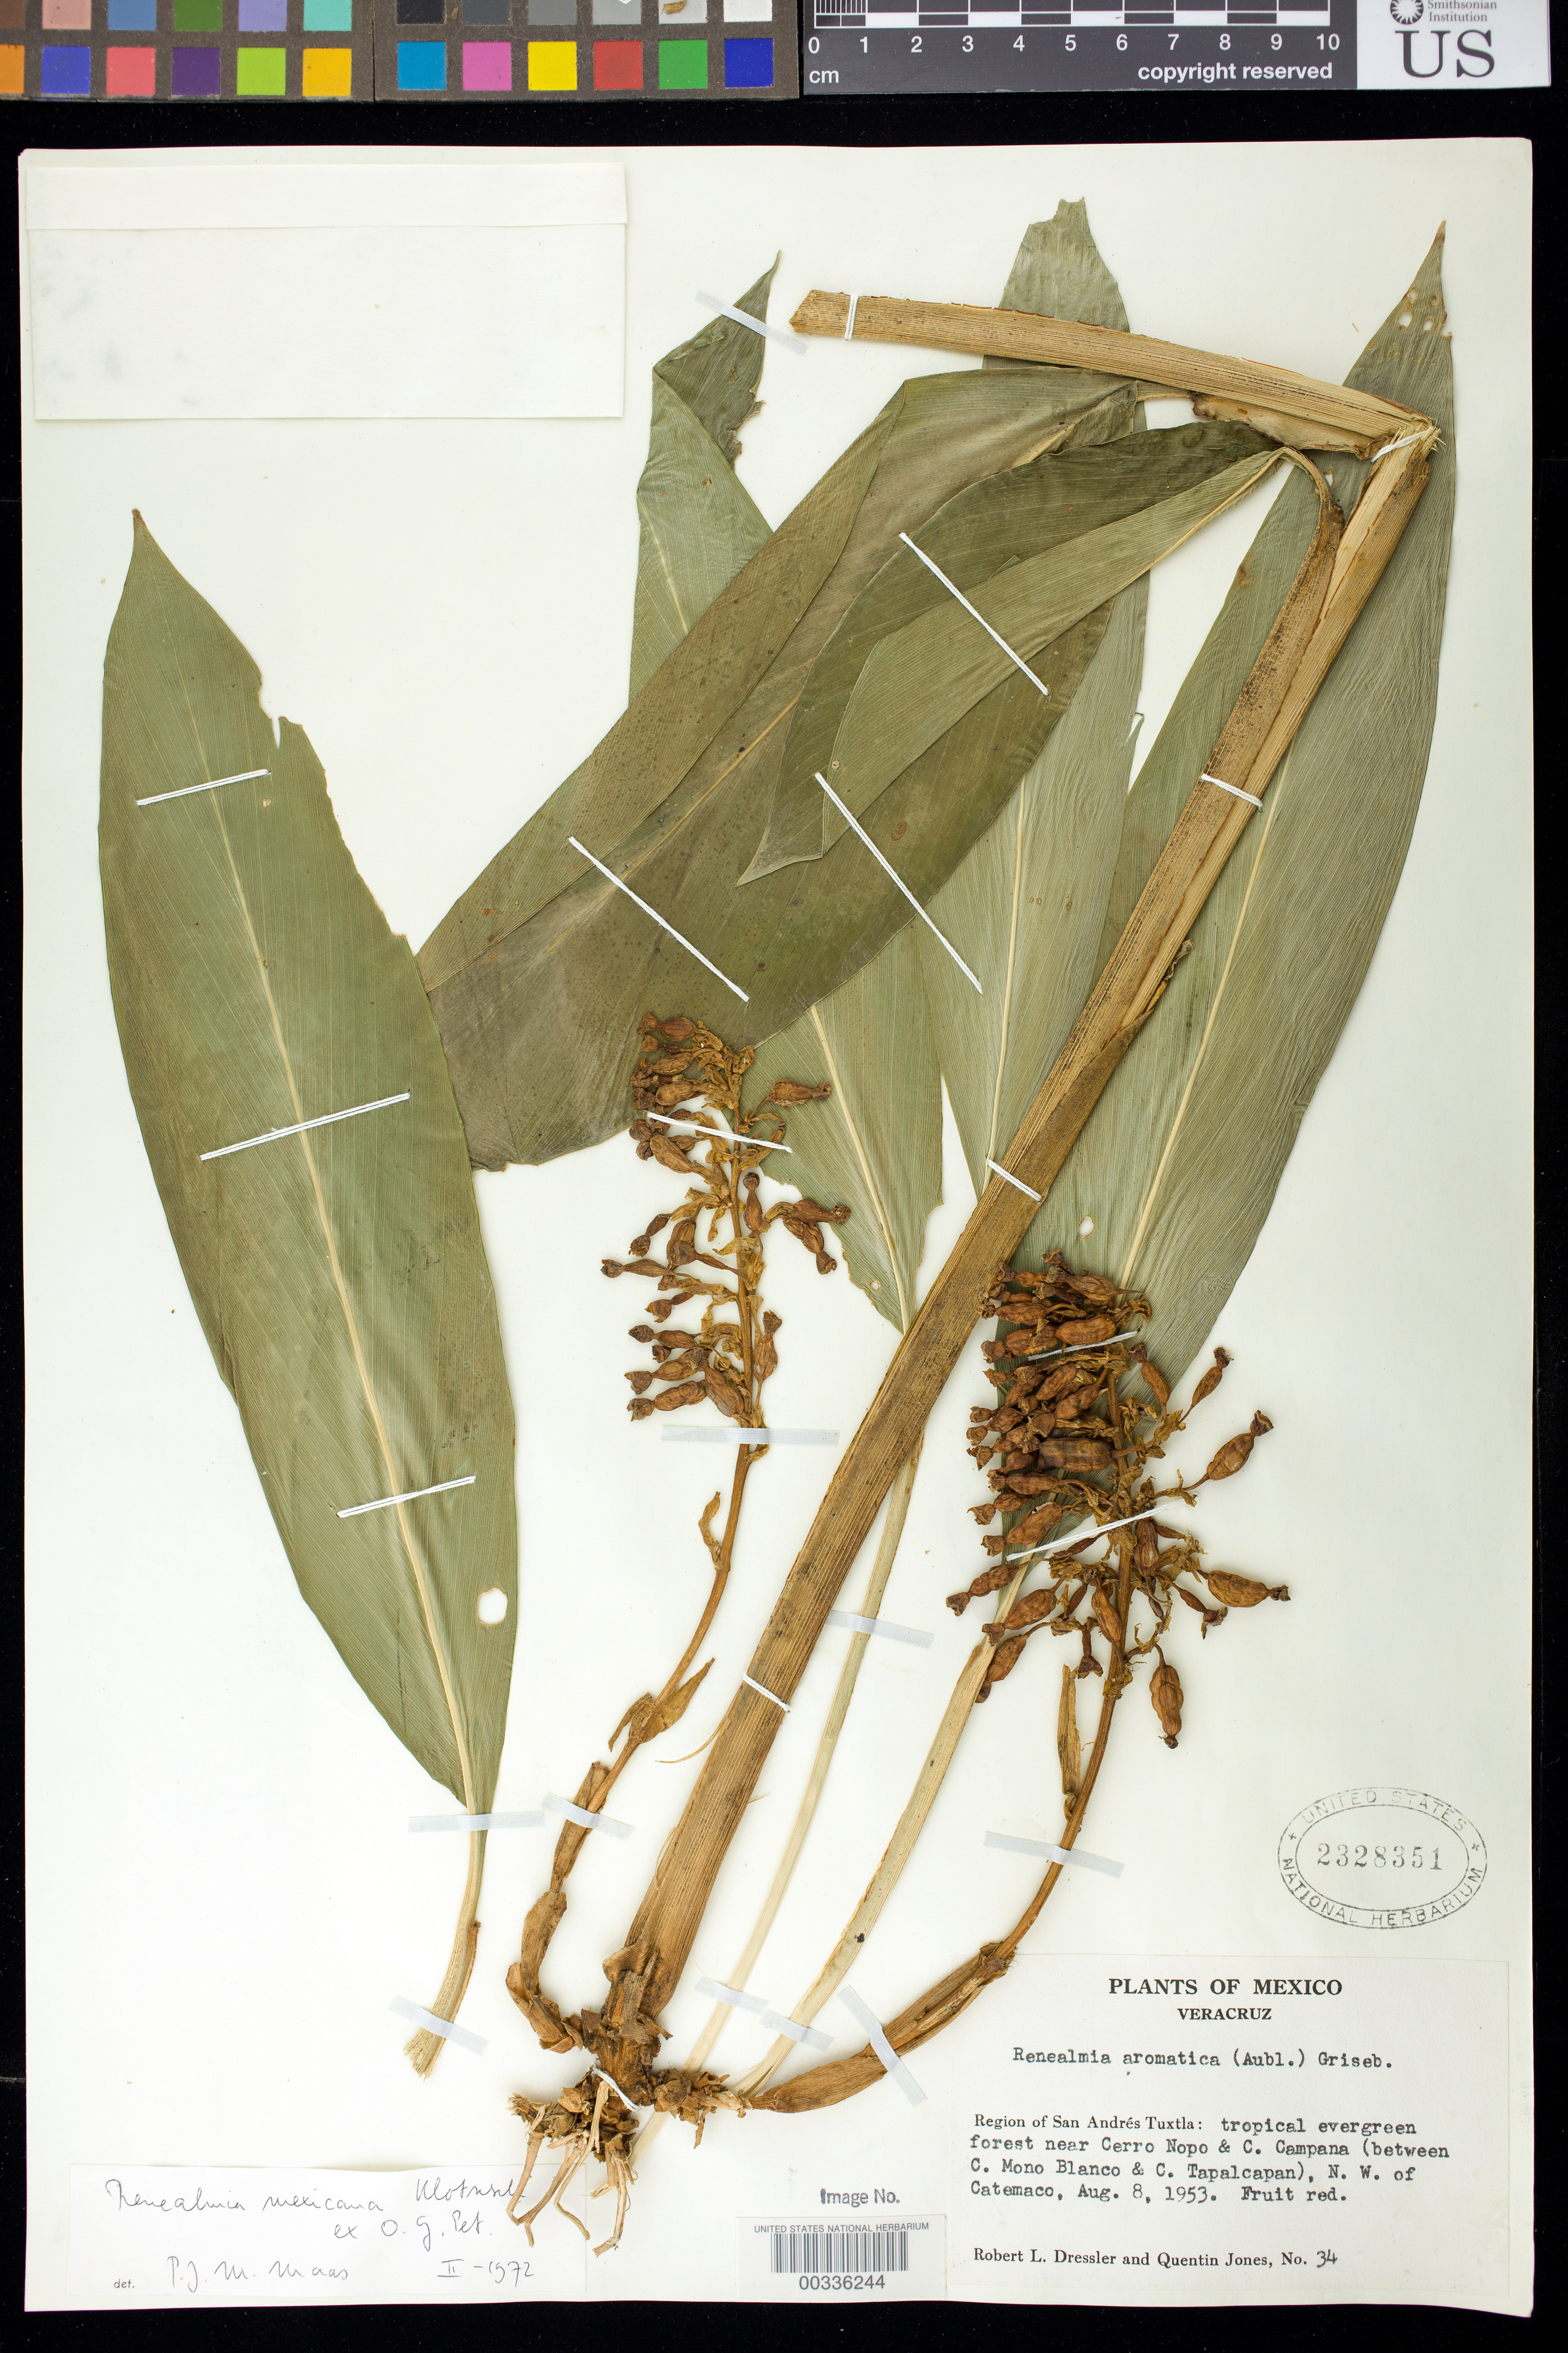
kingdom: Plantae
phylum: Tracheophyta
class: Liliopsida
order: Zingiberales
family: Zingiberaceae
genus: Renealmia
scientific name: Renealmia mexicana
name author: Klotzsch ex Petersen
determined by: Maas, Paul J. M.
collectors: R. Dressler & Q. Jones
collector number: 34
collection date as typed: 08 Aug 1953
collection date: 1953-08-08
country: Mexico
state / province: Veracruz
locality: Region of San Andres Tuxtla: near cerro nopo and c. campana (between c. mono blanco and c. tapalcapan), NW of catemaco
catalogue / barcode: US 2328351